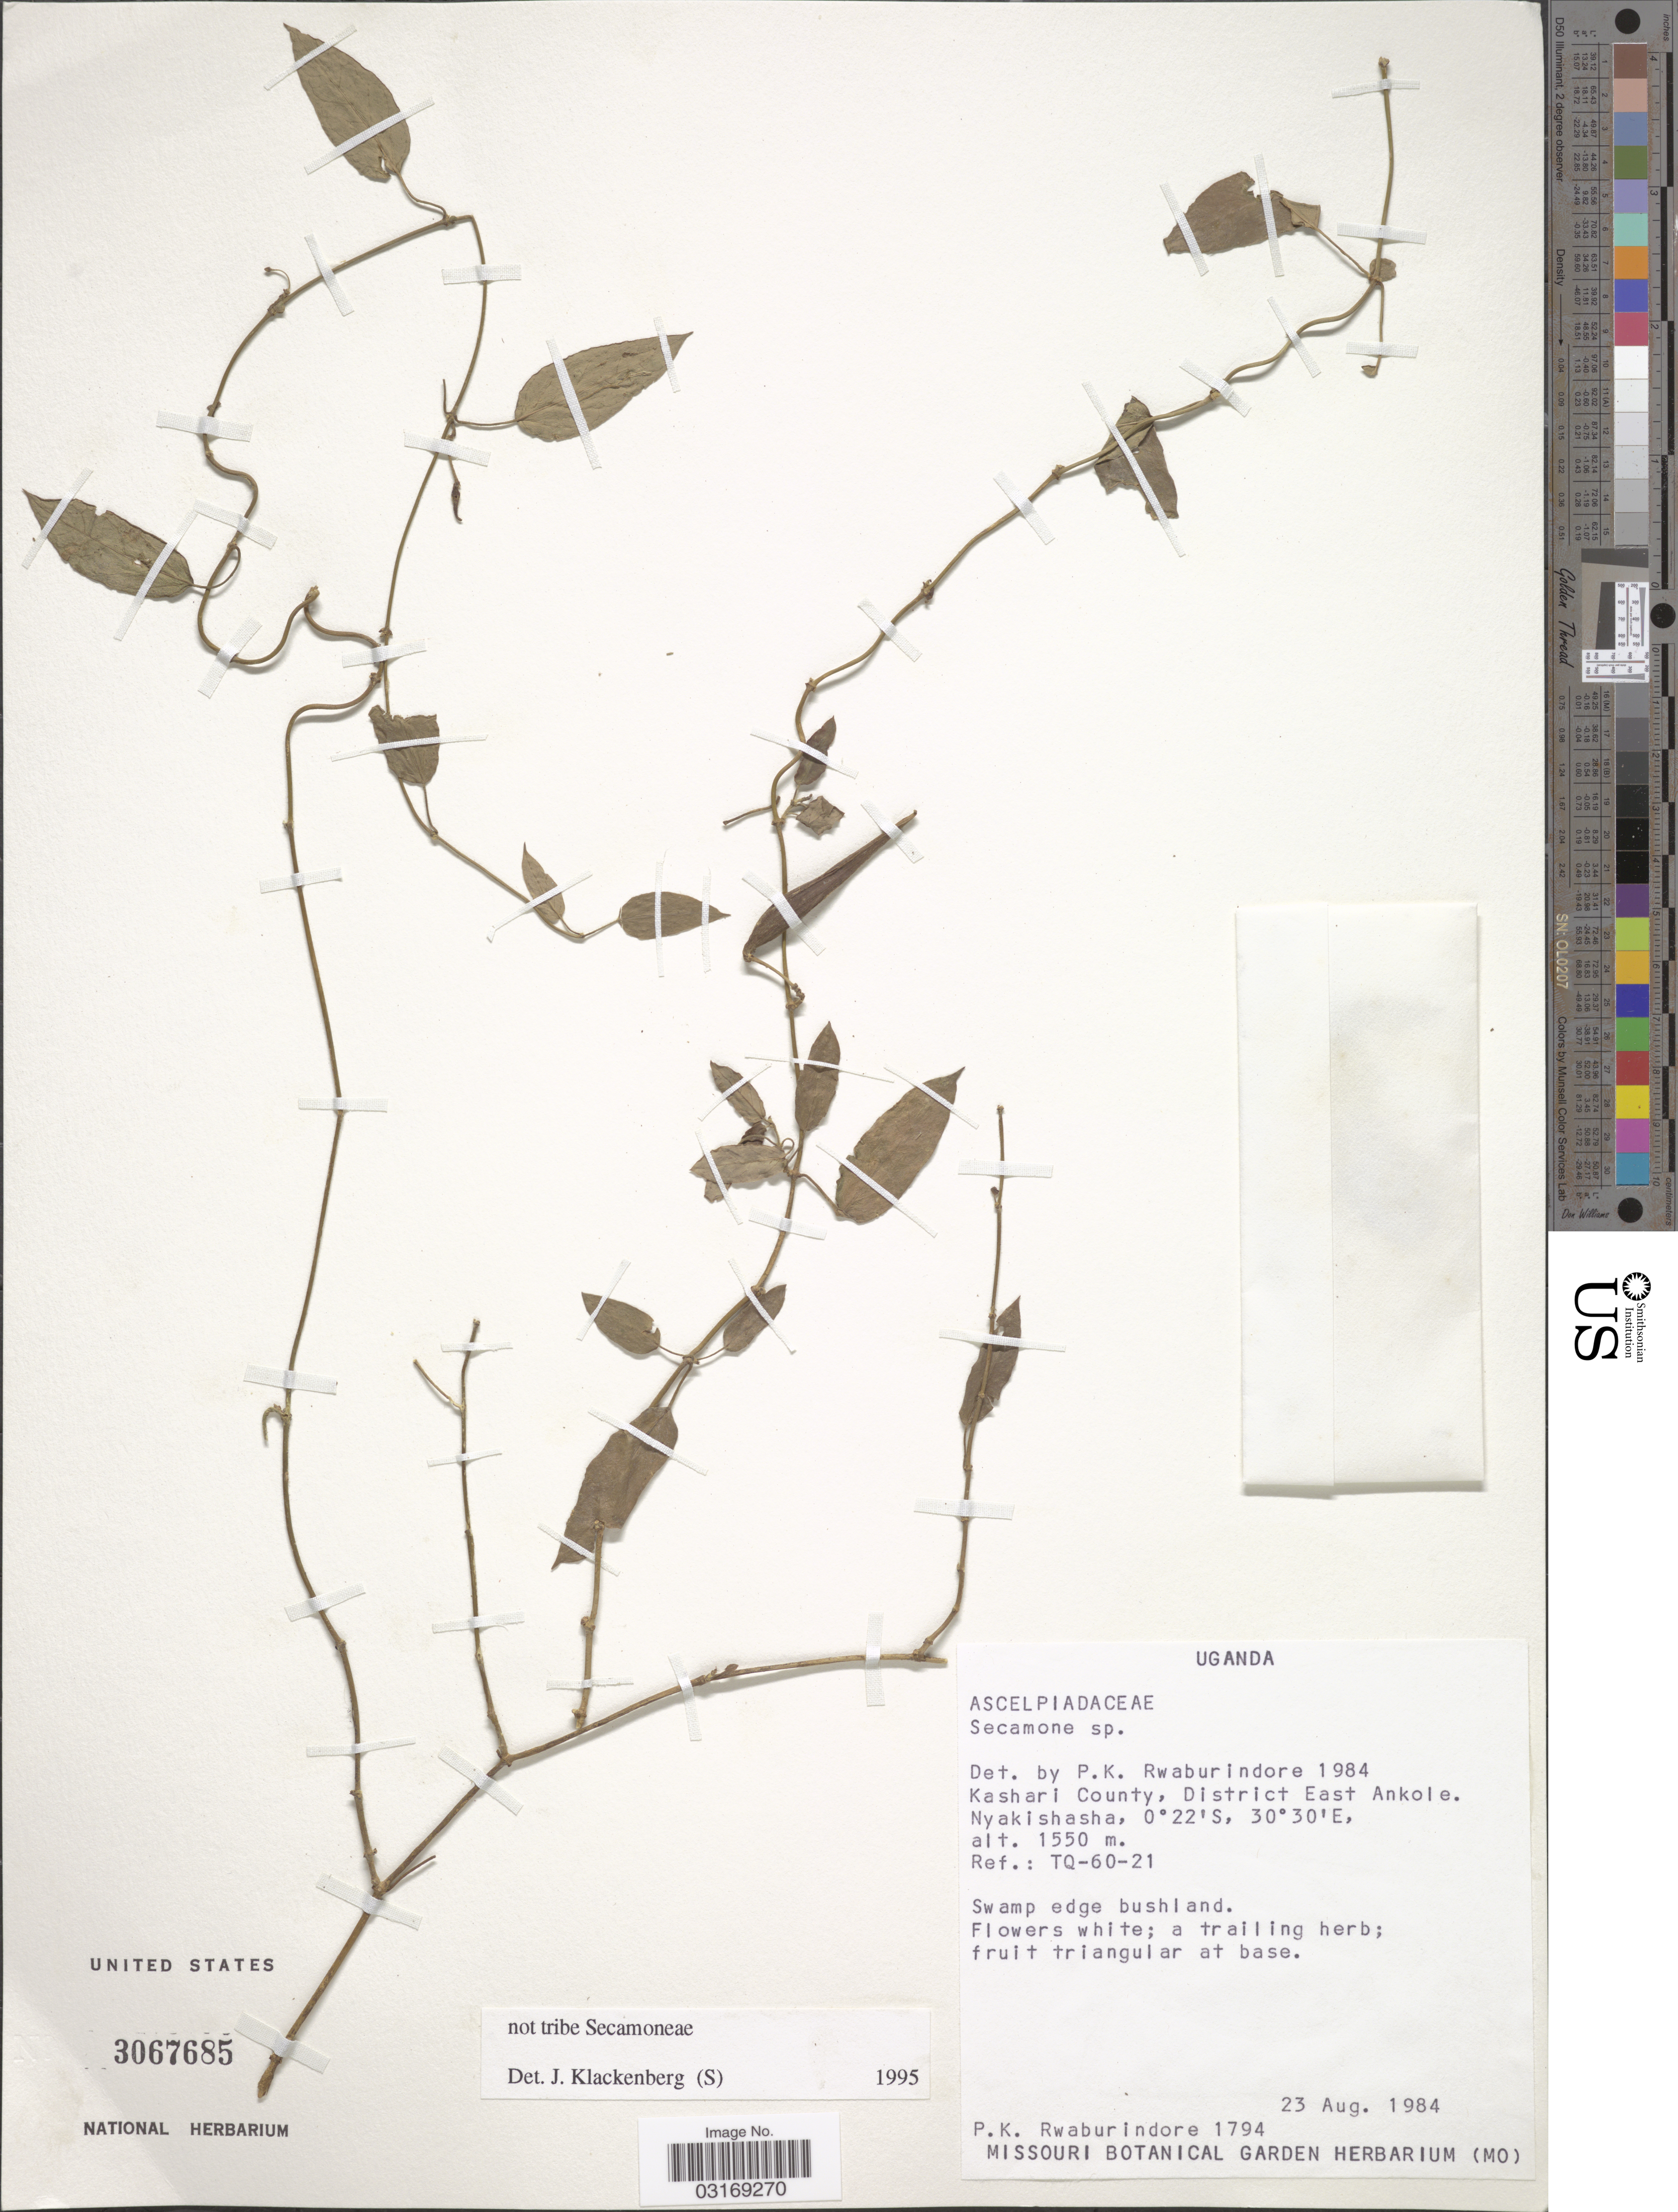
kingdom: Plantae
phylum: Tracheophyta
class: Magnoliopsida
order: Gentianales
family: Apocynaceae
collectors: P. Rwaburindore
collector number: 1794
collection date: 1984-08-23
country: Uganda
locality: Kashari County, District East Ankole. Nyakishasha. Ref.:TQ-60-21.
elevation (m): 1550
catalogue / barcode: US 3067685